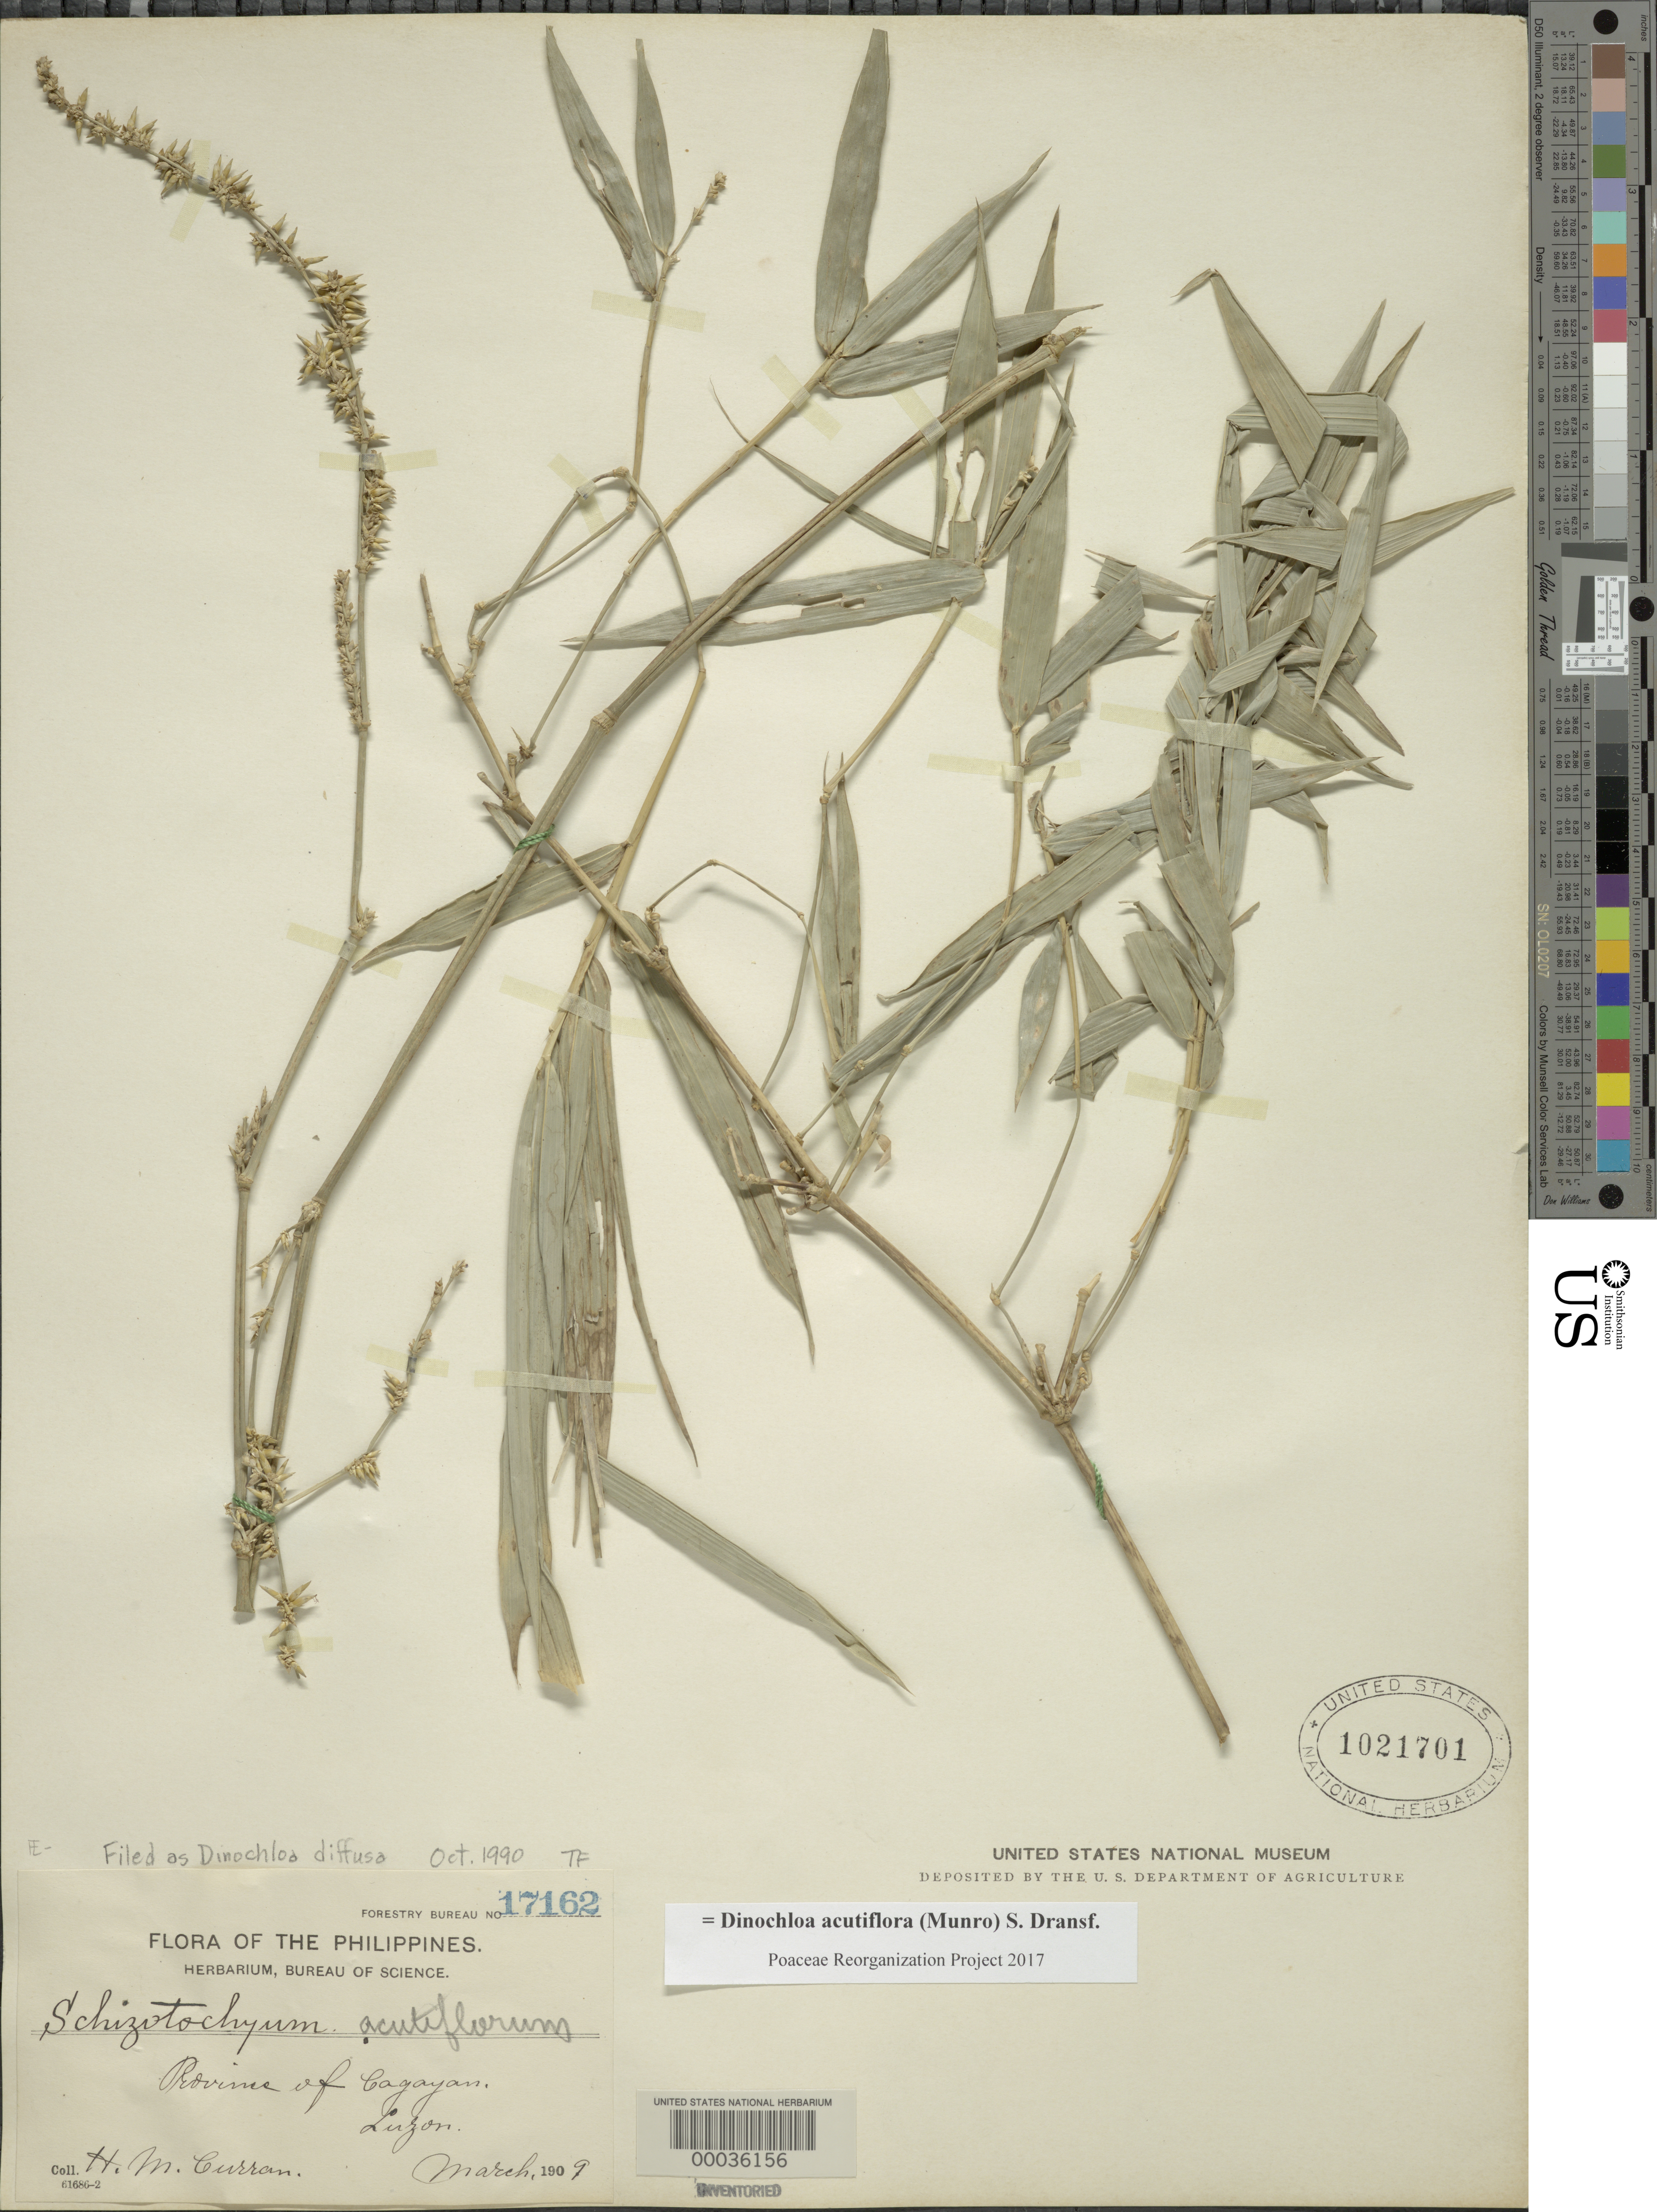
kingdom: Plantae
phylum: Tracheophyta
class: Liliopsida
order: Poales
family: Poaceae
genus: Dinochloa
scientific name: Dinochloa acutiflora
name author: (Munro) Soenarko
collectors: H. M. Curran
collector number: Pfb 17162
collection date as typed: Mar 1909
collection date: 1909-03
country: Philippines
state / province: Cagayan Valley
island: Luzon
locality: Cagayan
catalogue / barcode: US 1021701